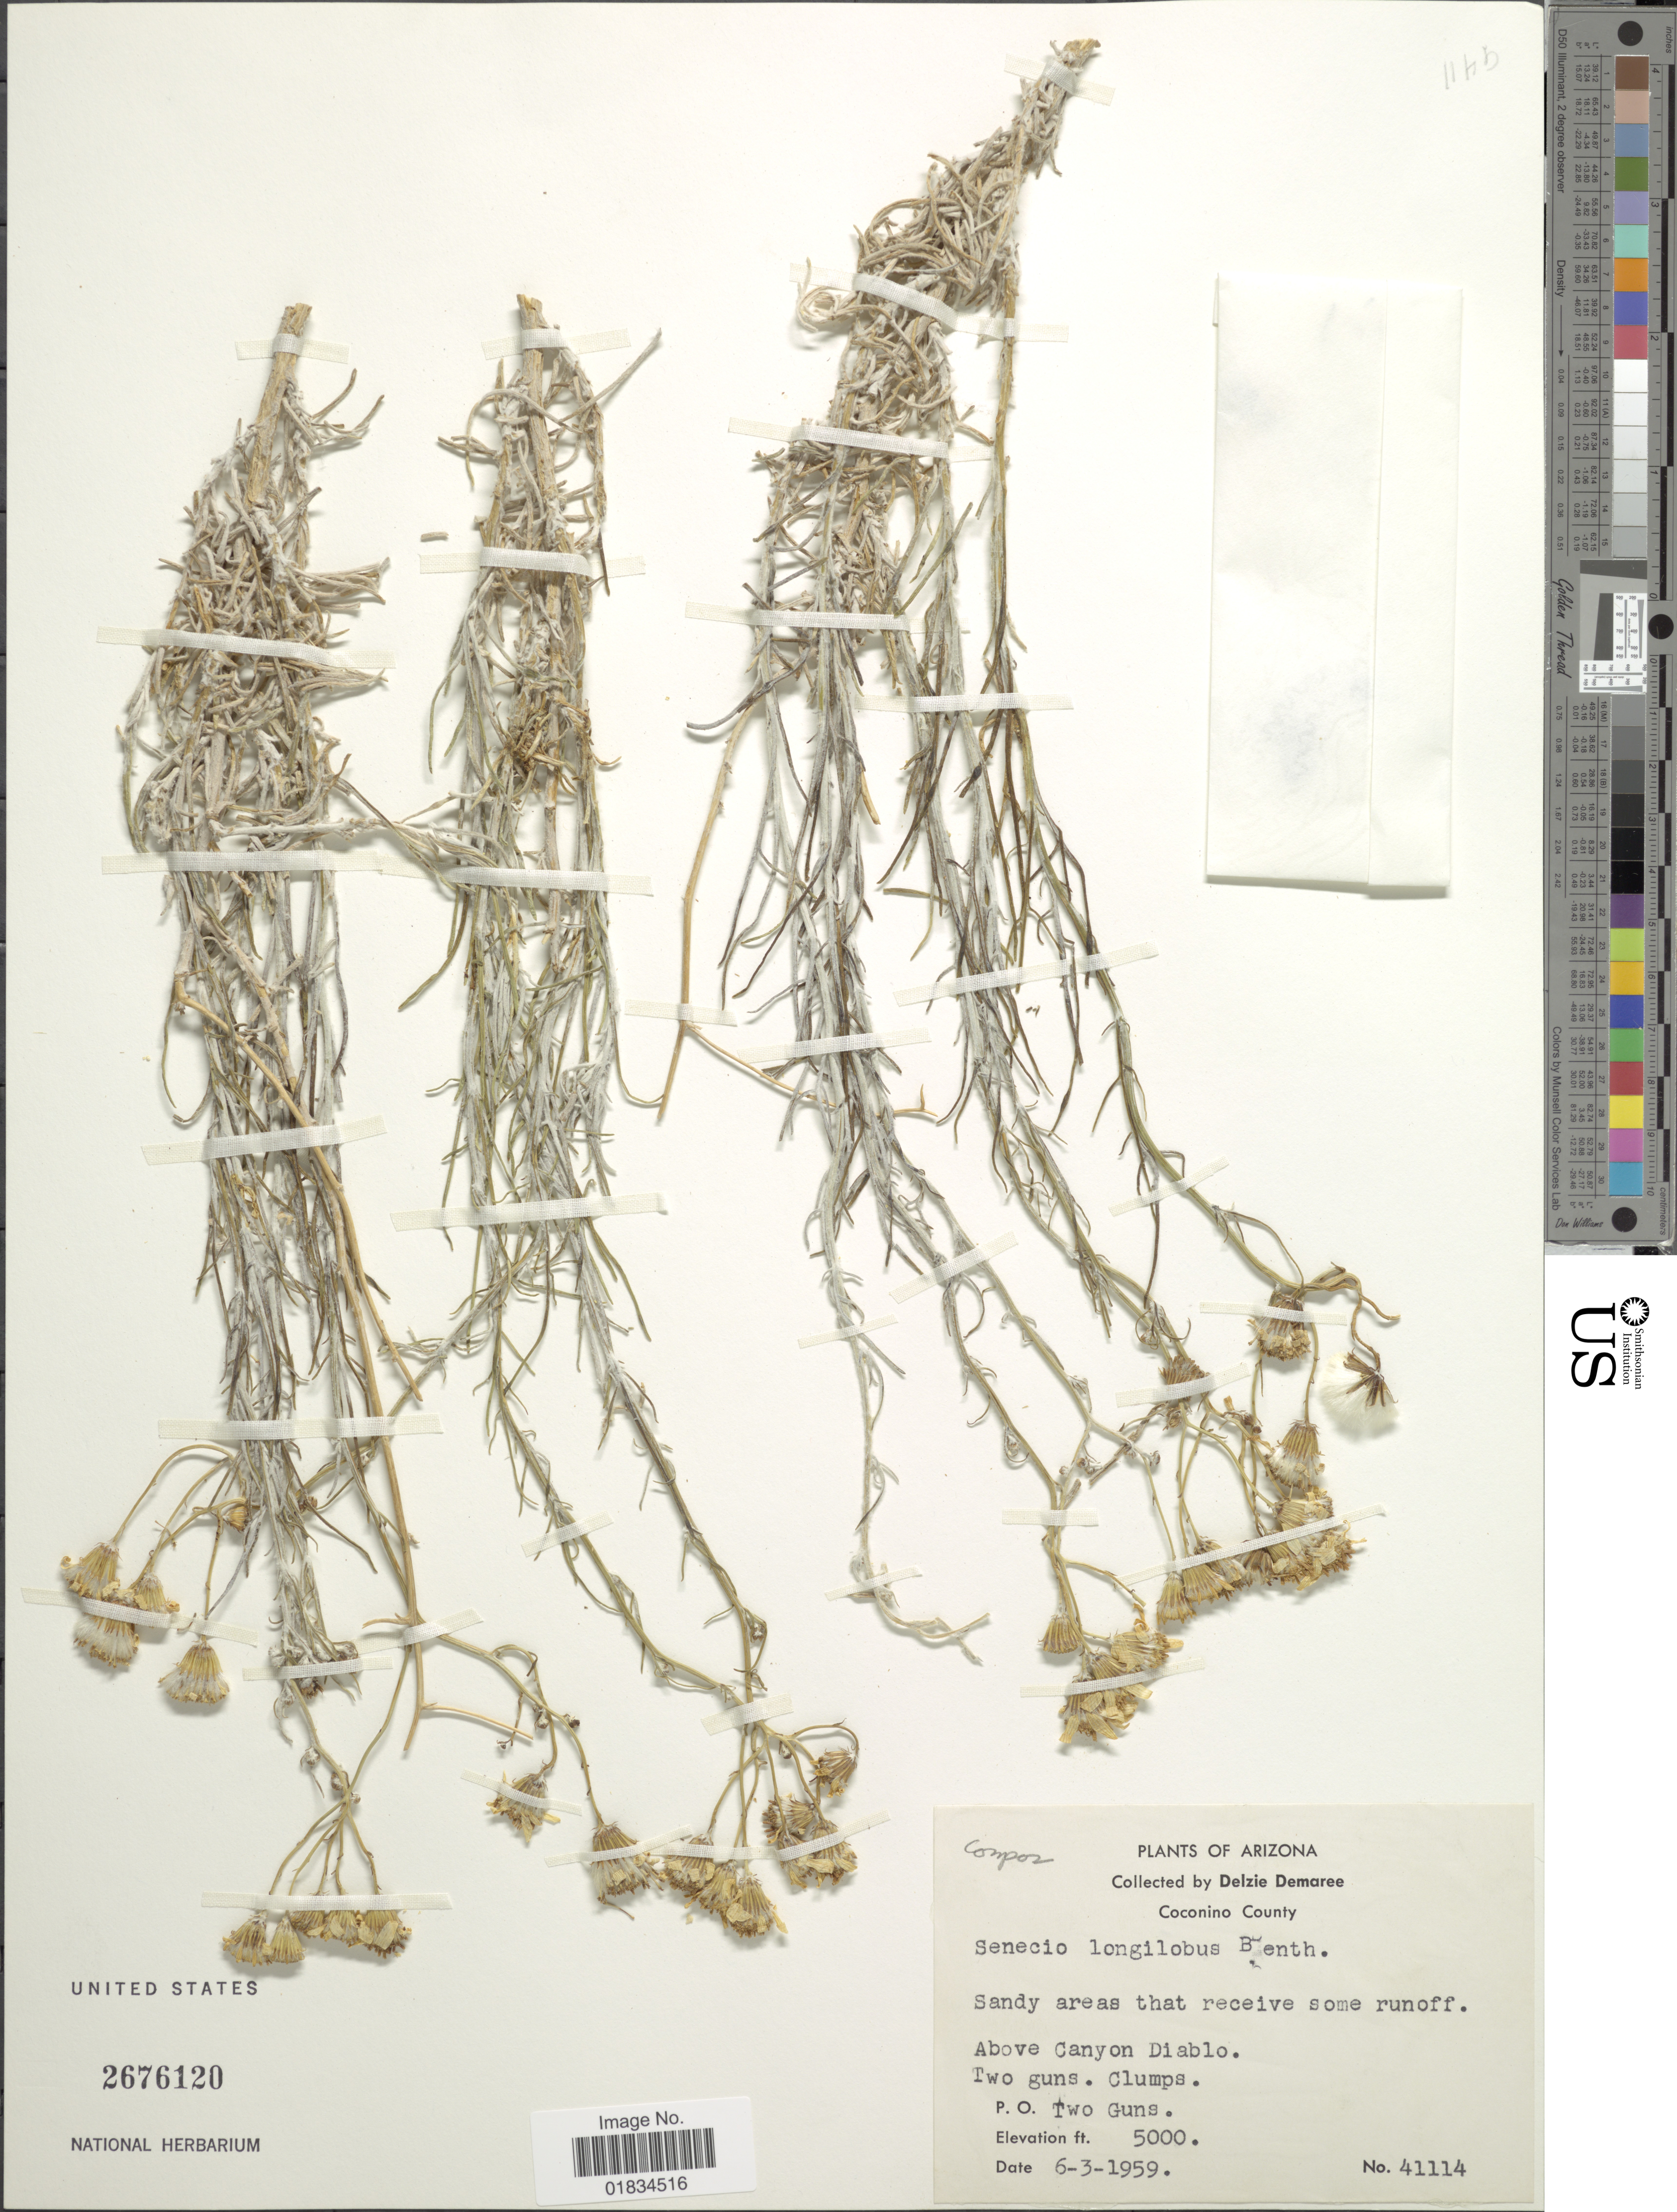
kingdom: Plantae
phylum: Tracheophyta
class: Magnoliopsida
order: Asterales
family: Asteraceae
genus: Senecio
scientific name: Senecio flaccidus var. flaccidus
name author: Less.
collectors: D. Demaree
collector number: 41114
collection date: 1959-06-03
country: United States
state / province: Arizona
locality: Coconino County. Above Canyon Diablo. Two Guns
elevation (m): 1524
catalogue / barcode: US 2676120